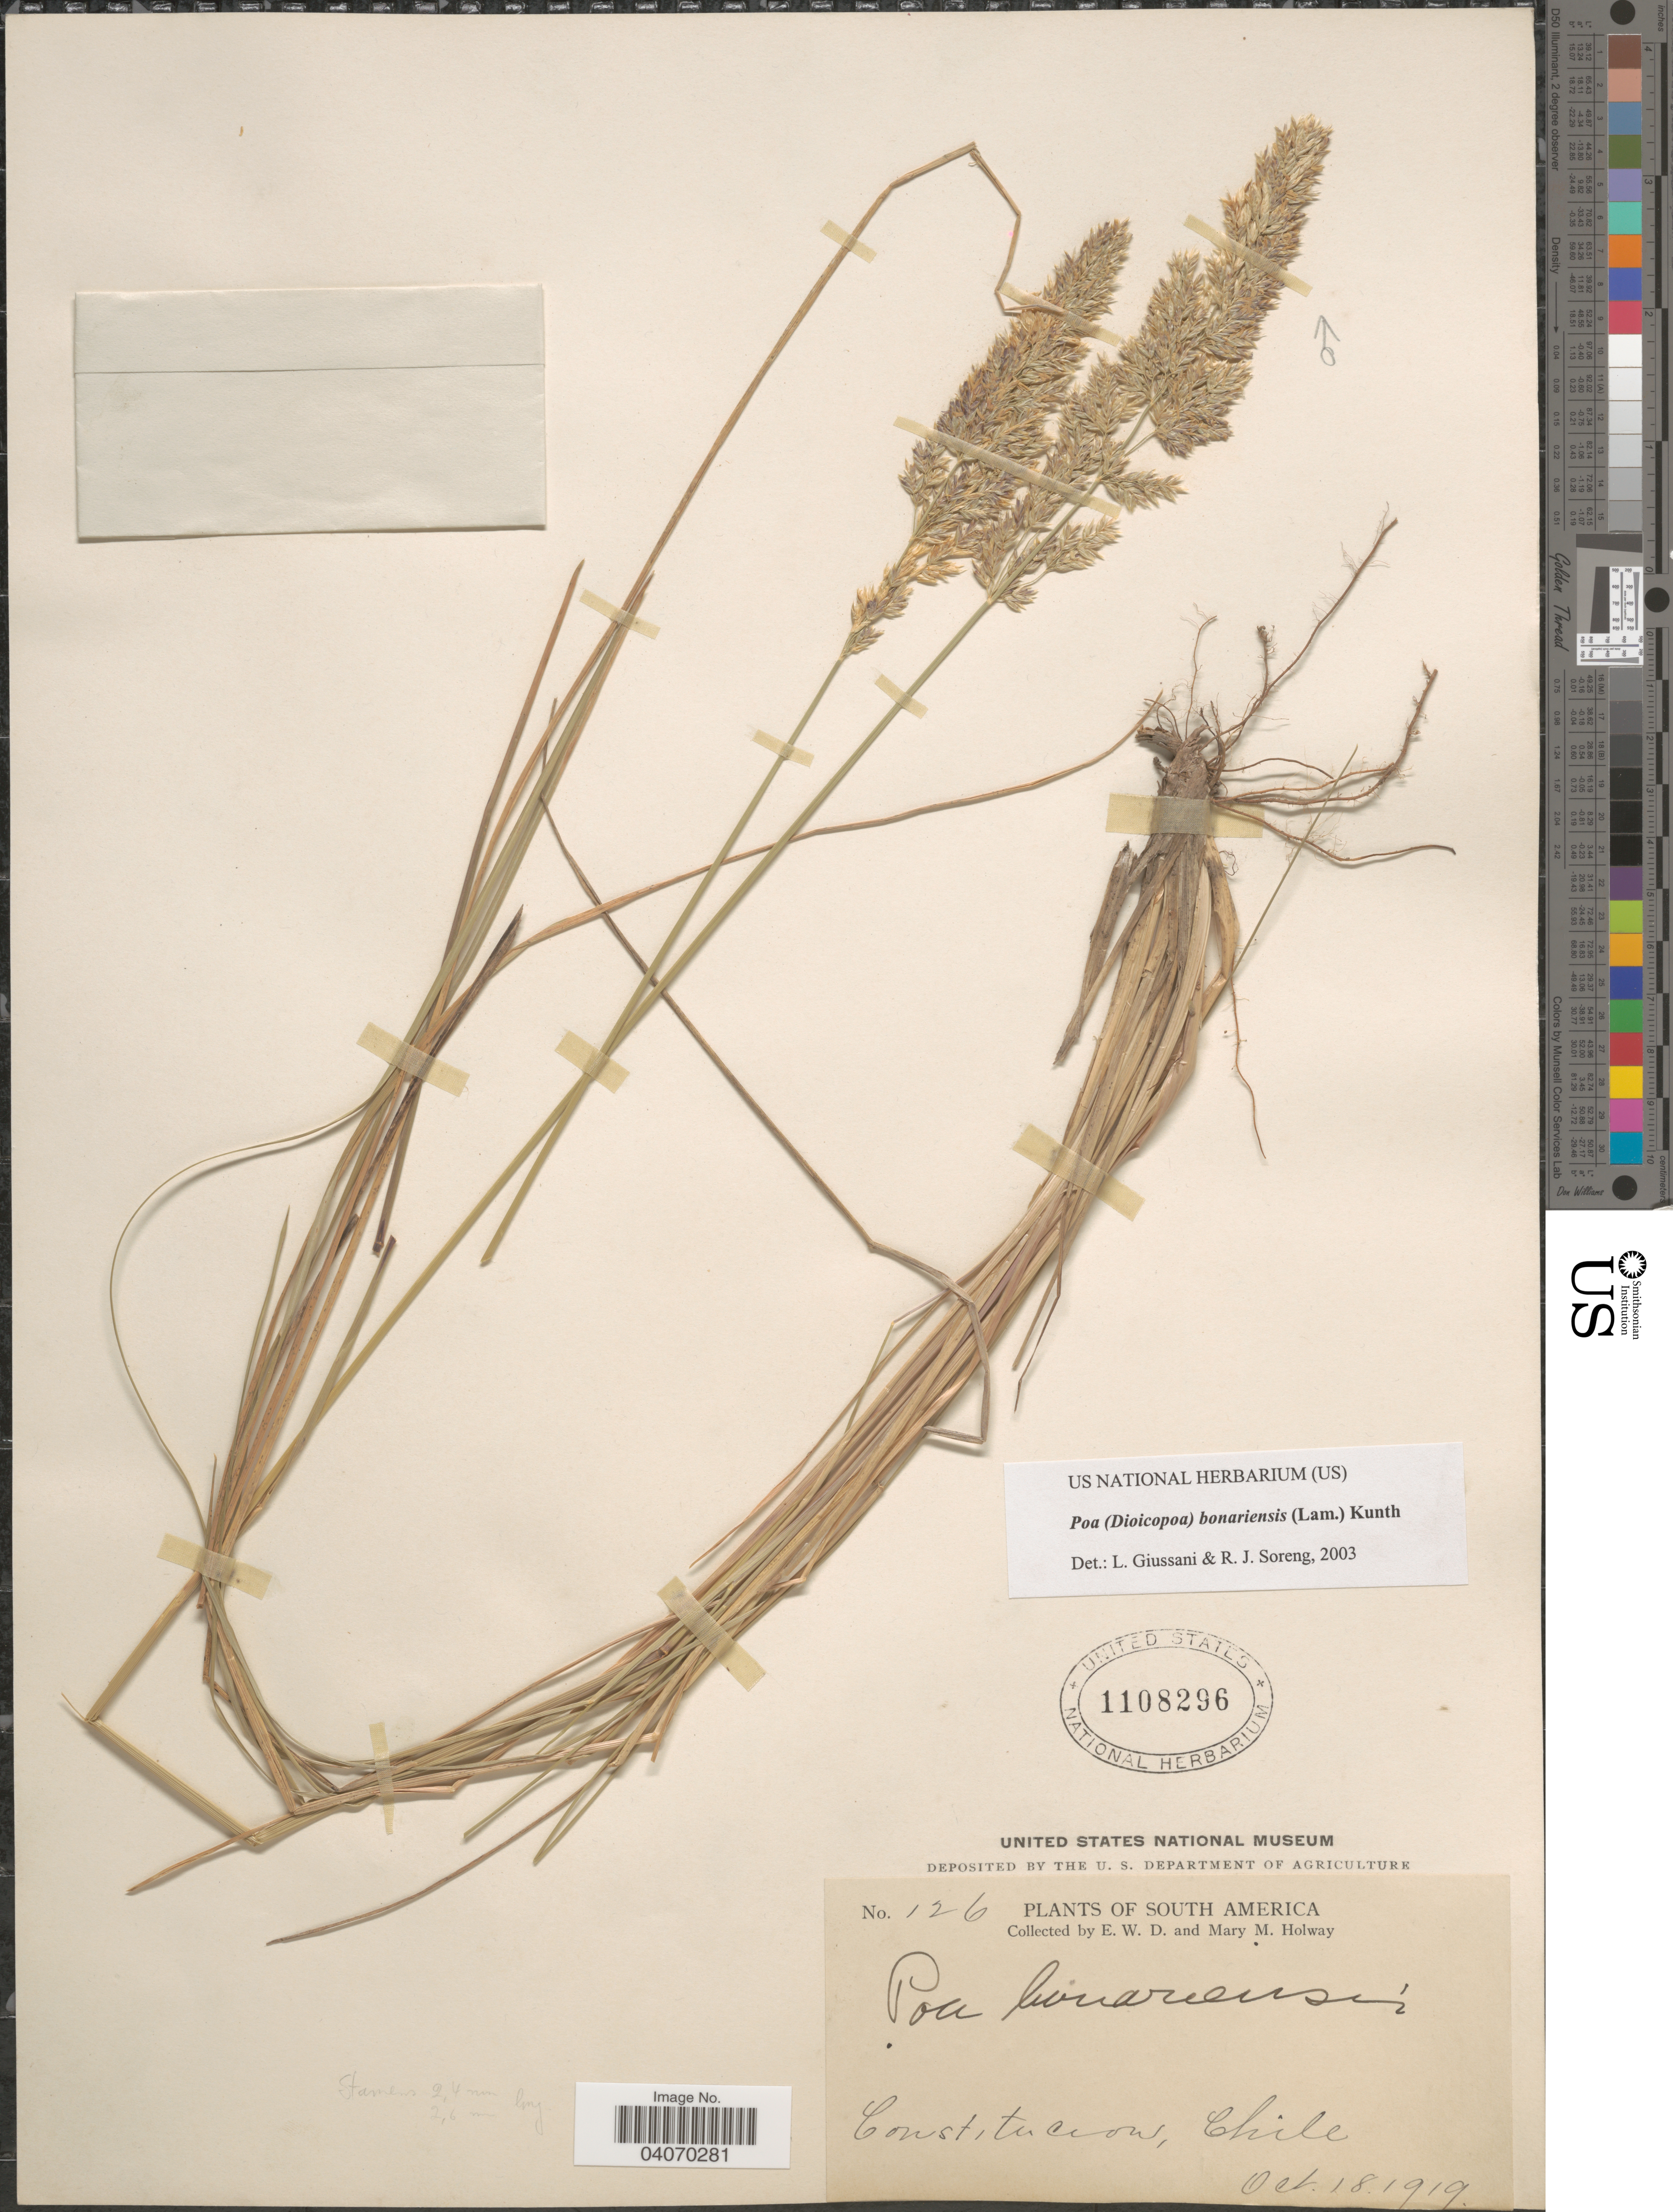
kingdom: Plantae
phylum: Tracheophyta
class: Liliopsida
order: Poales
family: Poaceae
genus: Poa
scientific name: Poa bonariensis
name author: (Lam.) Kunth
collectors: E. W. D. Holway & M. M. Holway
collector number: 126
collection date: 1919-10-18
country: Chile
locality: Constitucion.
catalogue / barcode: US 1108296